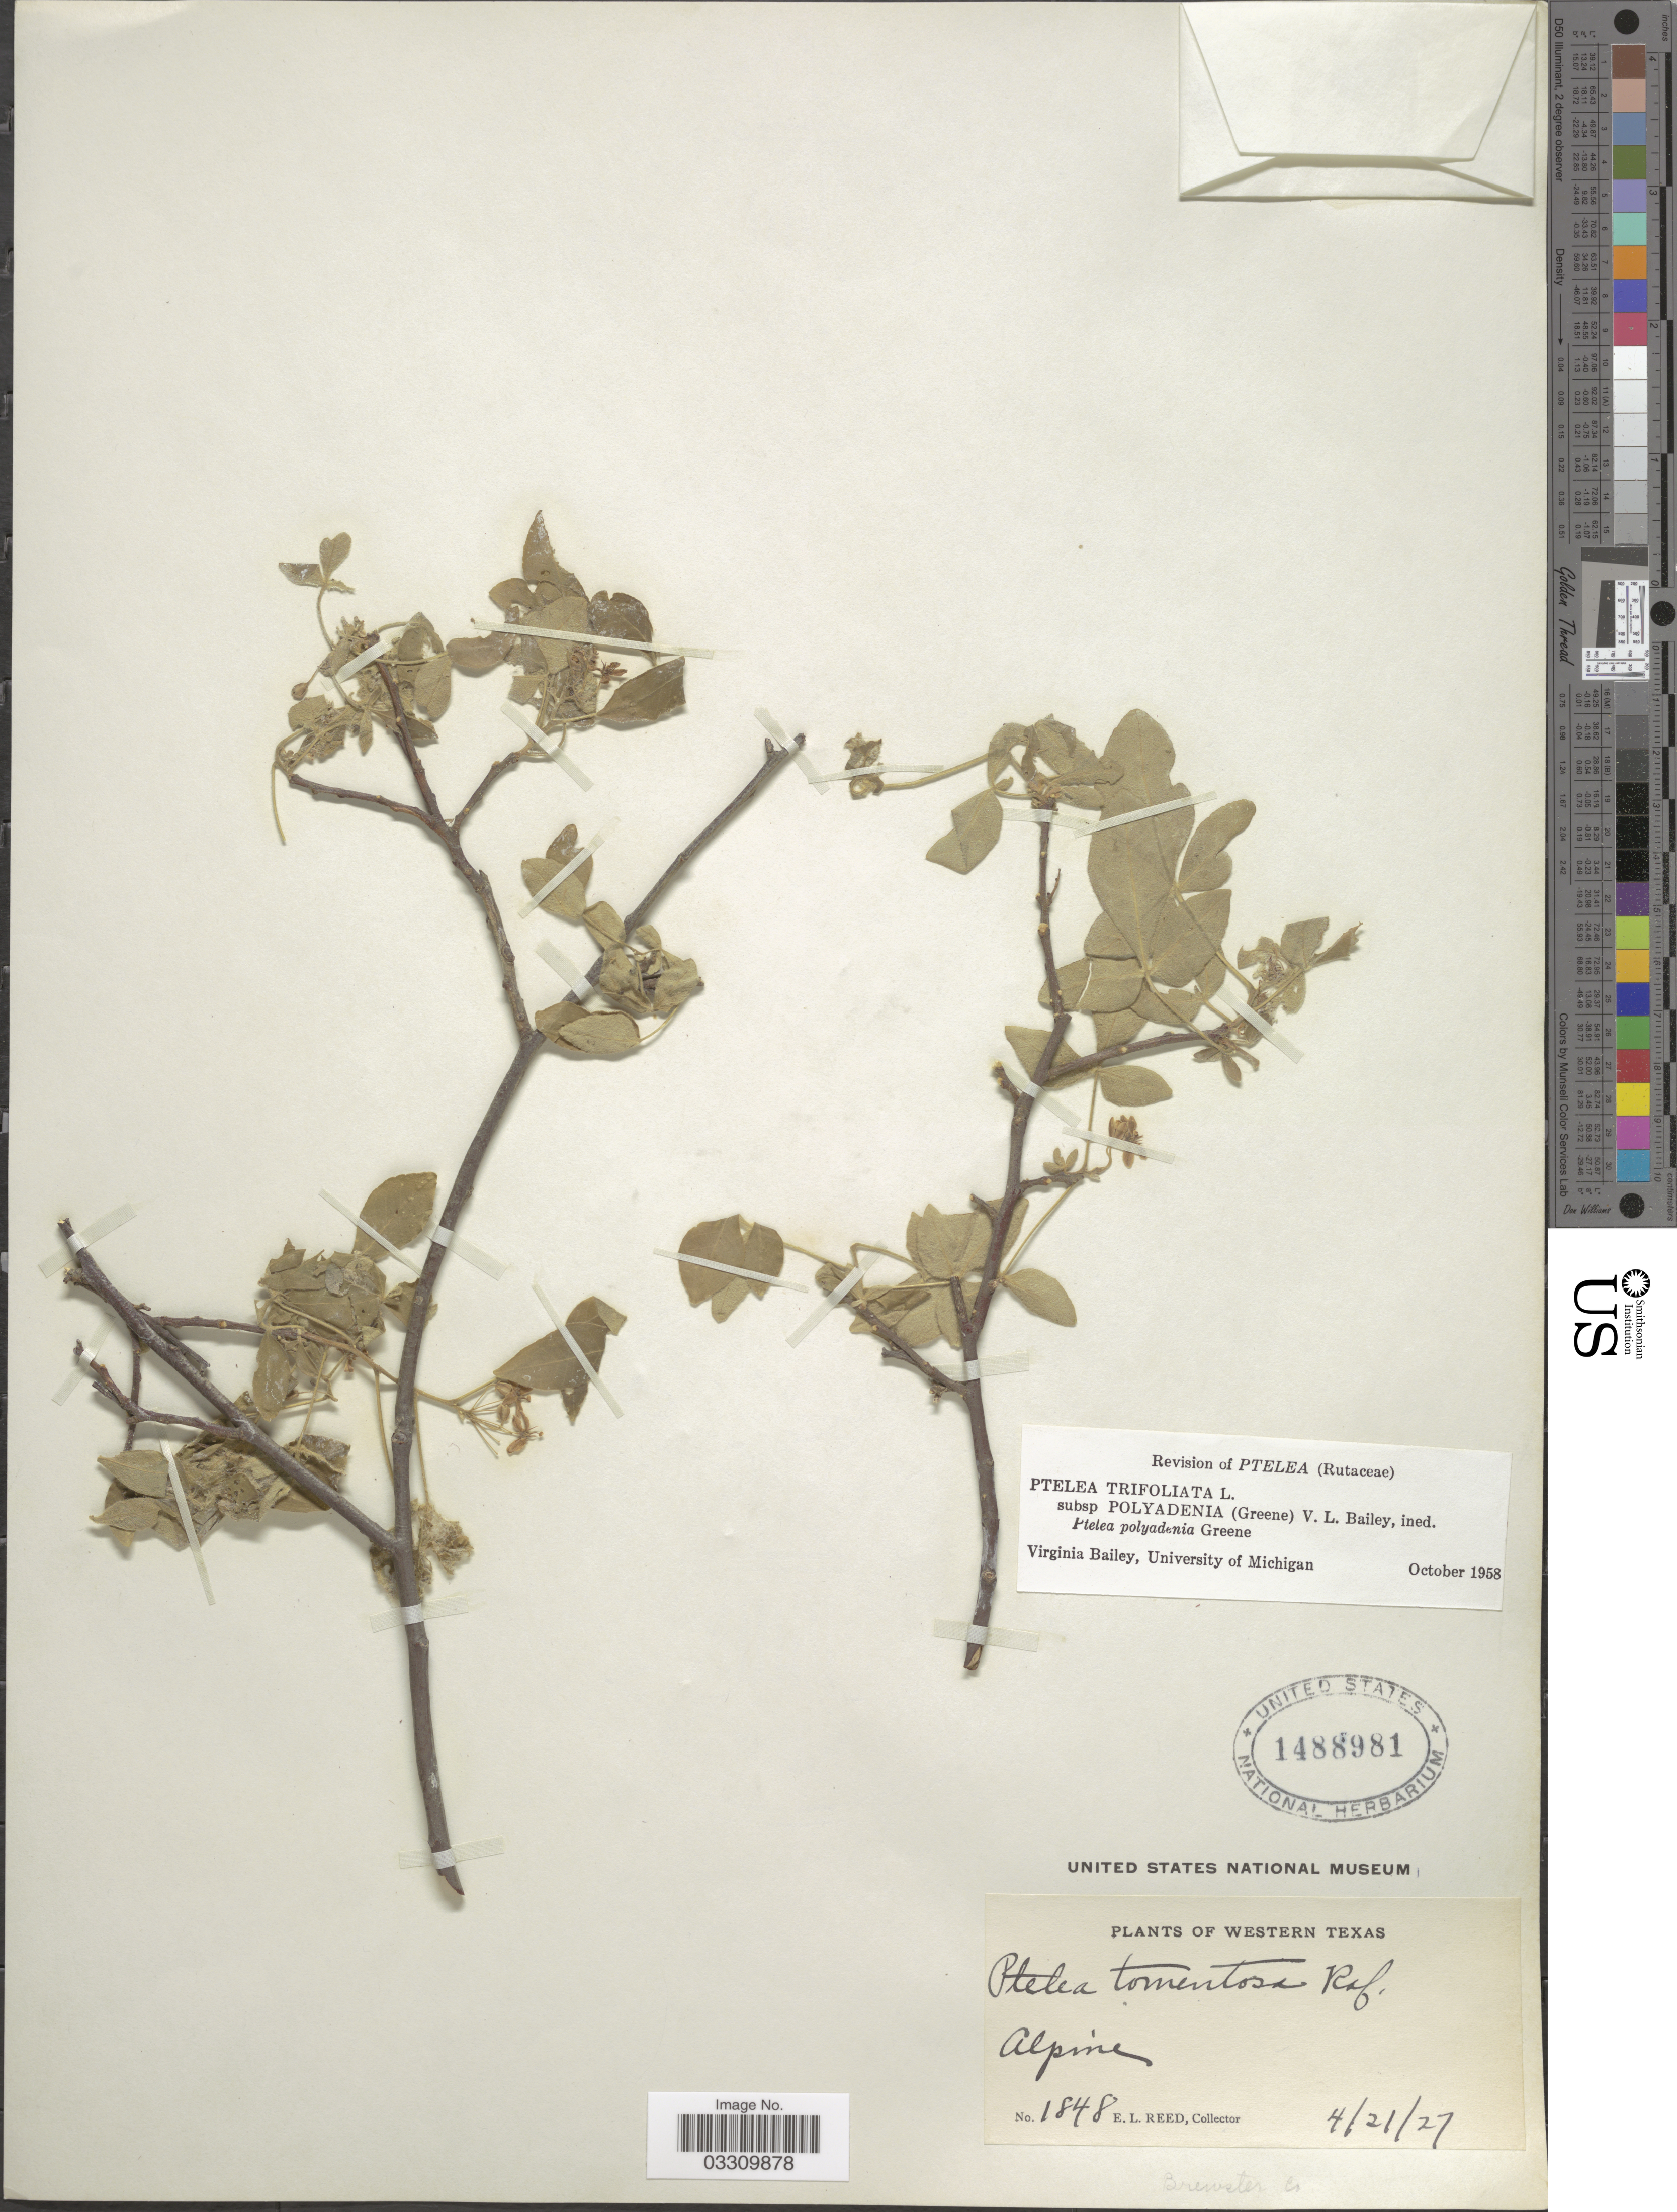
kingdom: Plantae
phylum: Tracheophyta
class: Magnoliopsida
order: Sapindales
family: Rutaceae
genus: Ptelea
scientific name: Ptelea trifoliata subsp. polyadenia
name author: (Greene) V. L. Bailey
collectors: E. Reed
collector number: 1848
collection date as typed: Transcribed d/m/y: 21/4/27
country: United States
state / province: Texas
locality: Western Texas. Alpine.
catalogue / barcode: US 1488981